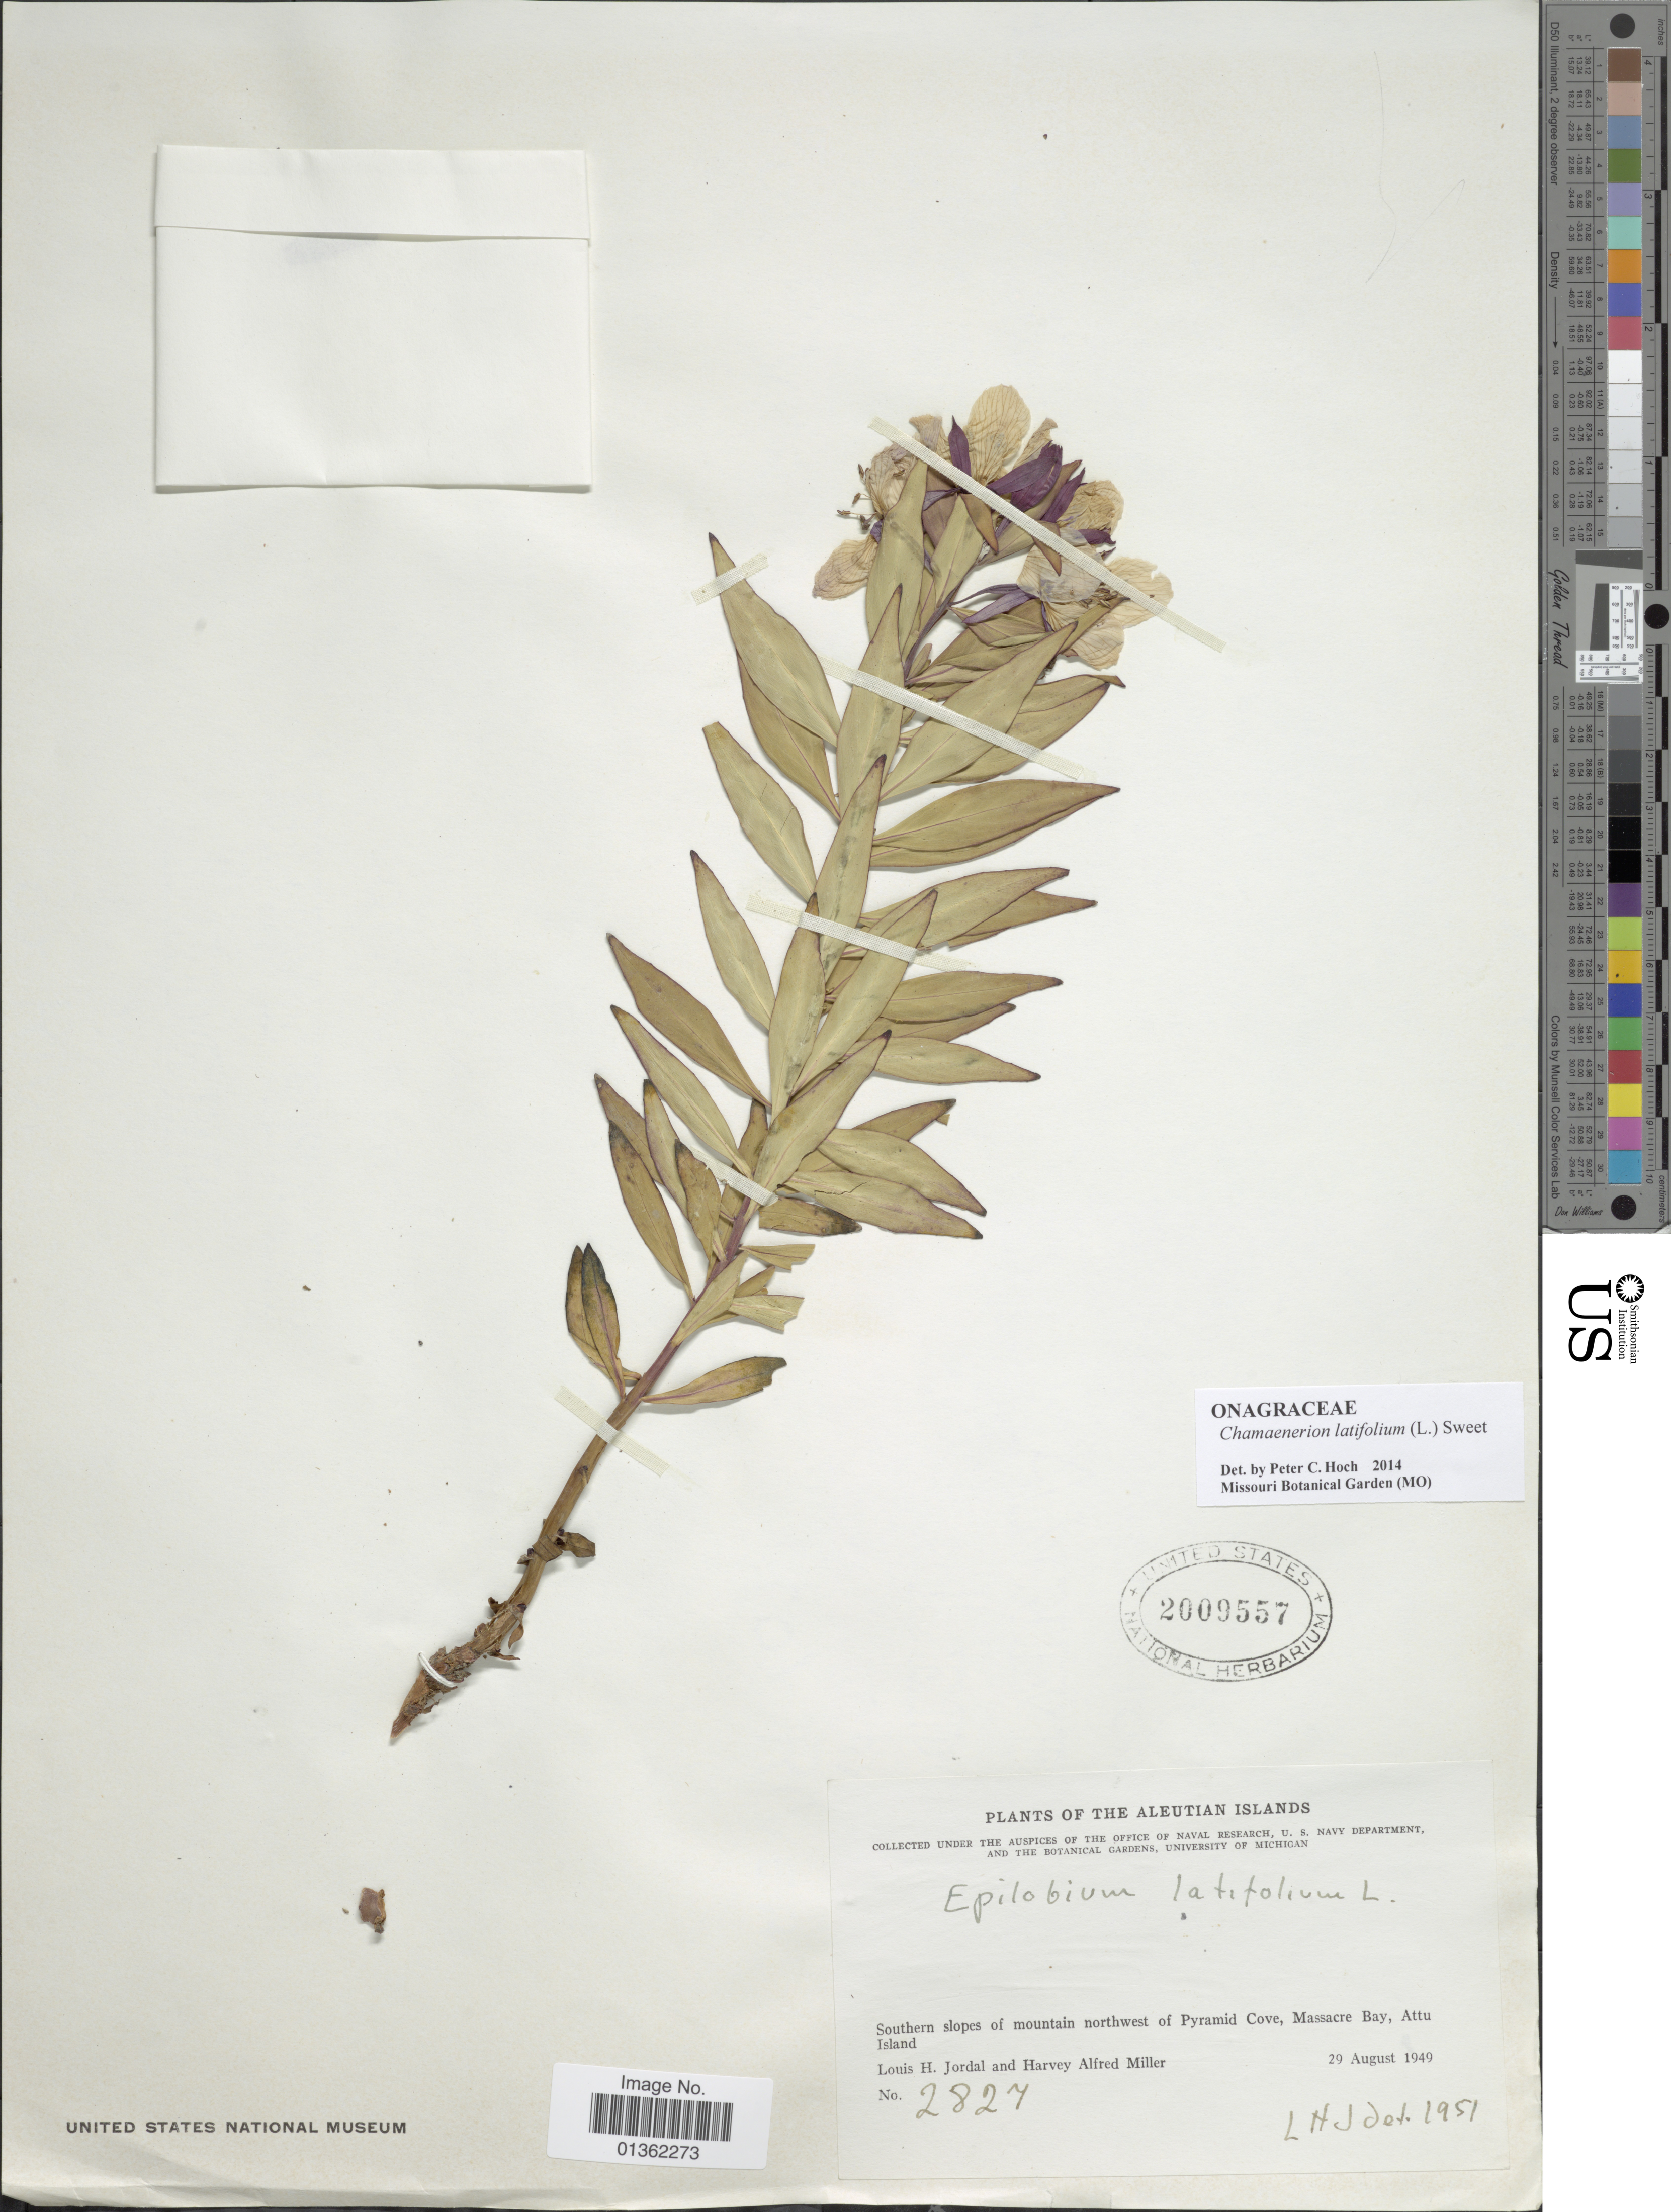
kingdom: Plantae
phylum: Tracheophyta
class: Magnoliopsida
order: Myrtales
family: Onagraceae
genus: Chamaenerion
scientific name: Chamaenerion latifolium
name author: (L.) Th. Fr. & Lange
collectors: L. Jordal & H. A. Miller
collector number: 2827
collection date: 1949-08-29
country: United States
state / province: Alaska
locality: Aleutian Islands. Southern slopes of mountain northwest of Pyramid Cove, Massacre Bay, Attu Island.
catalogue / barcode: US 2009557